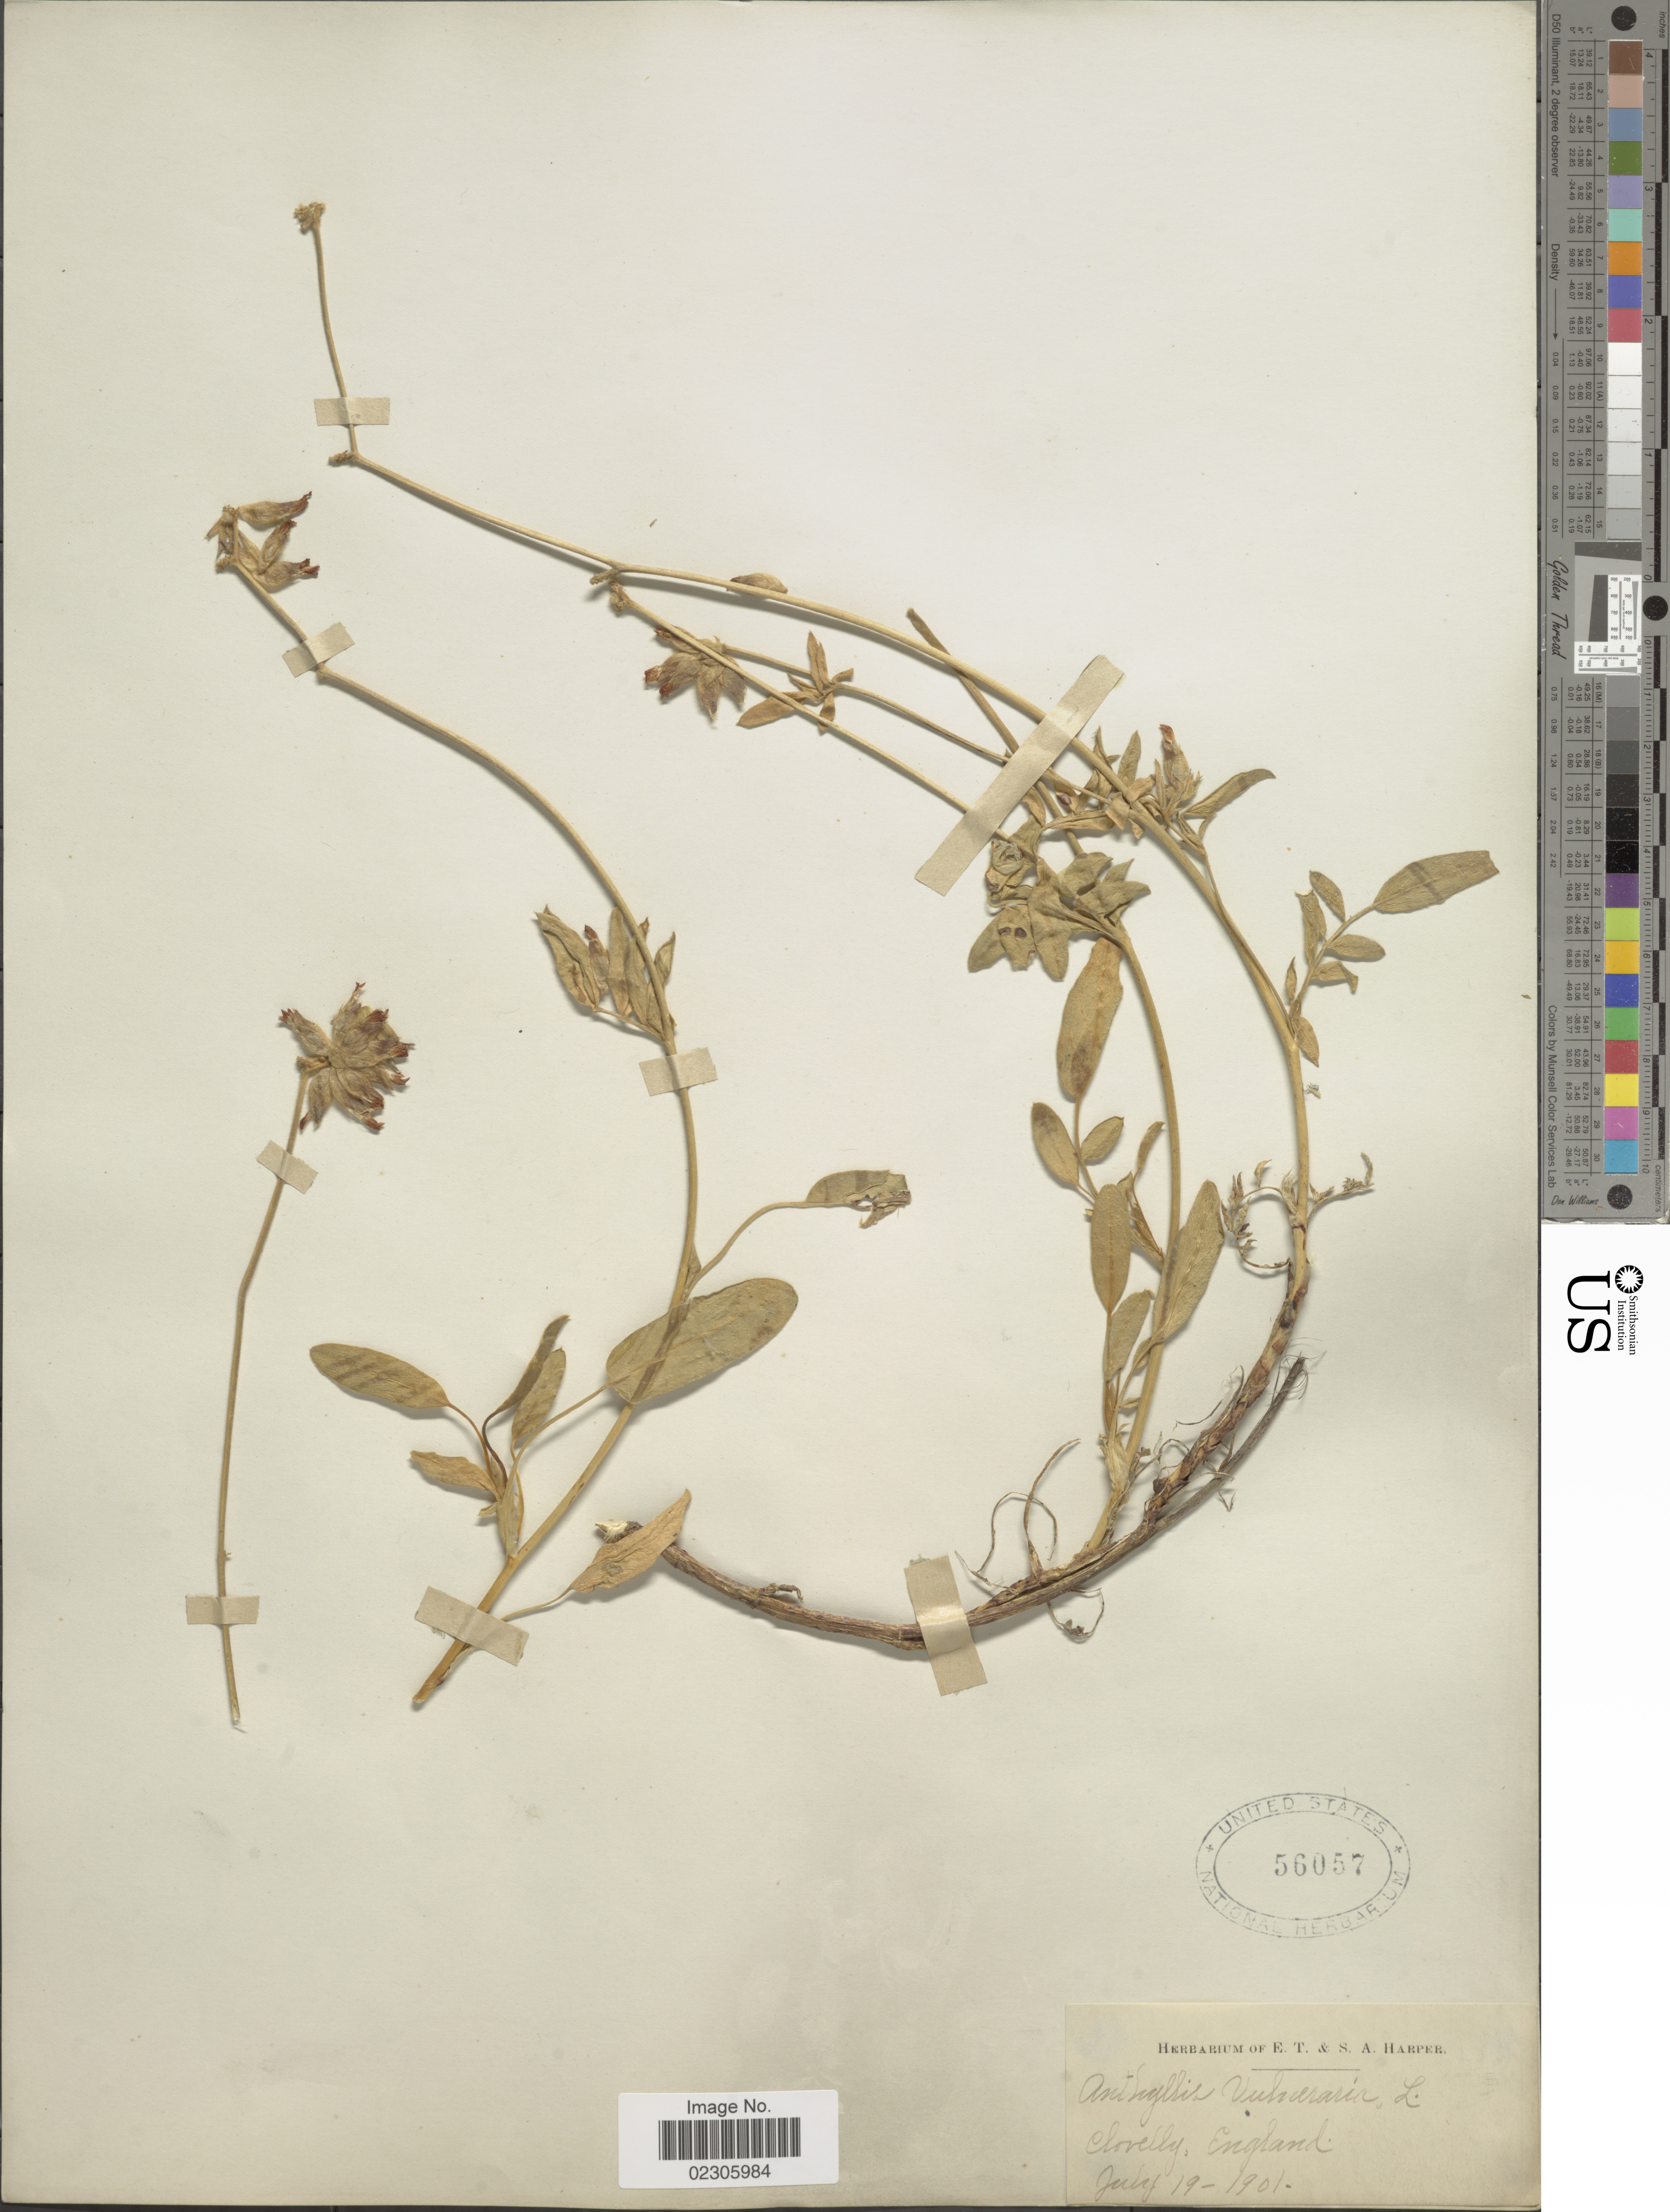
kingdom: Plantae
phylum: Tracheophyta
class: Magnoliopsida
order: Fabales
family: Fabaceae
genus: Anthyllis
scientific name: Anthyllis vulneraria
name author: L.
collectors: ex herb. E. T. & S. A. Harper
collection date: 1901-07-19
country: United Kingdom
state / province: England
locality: Colvelly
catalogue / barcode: US 56057